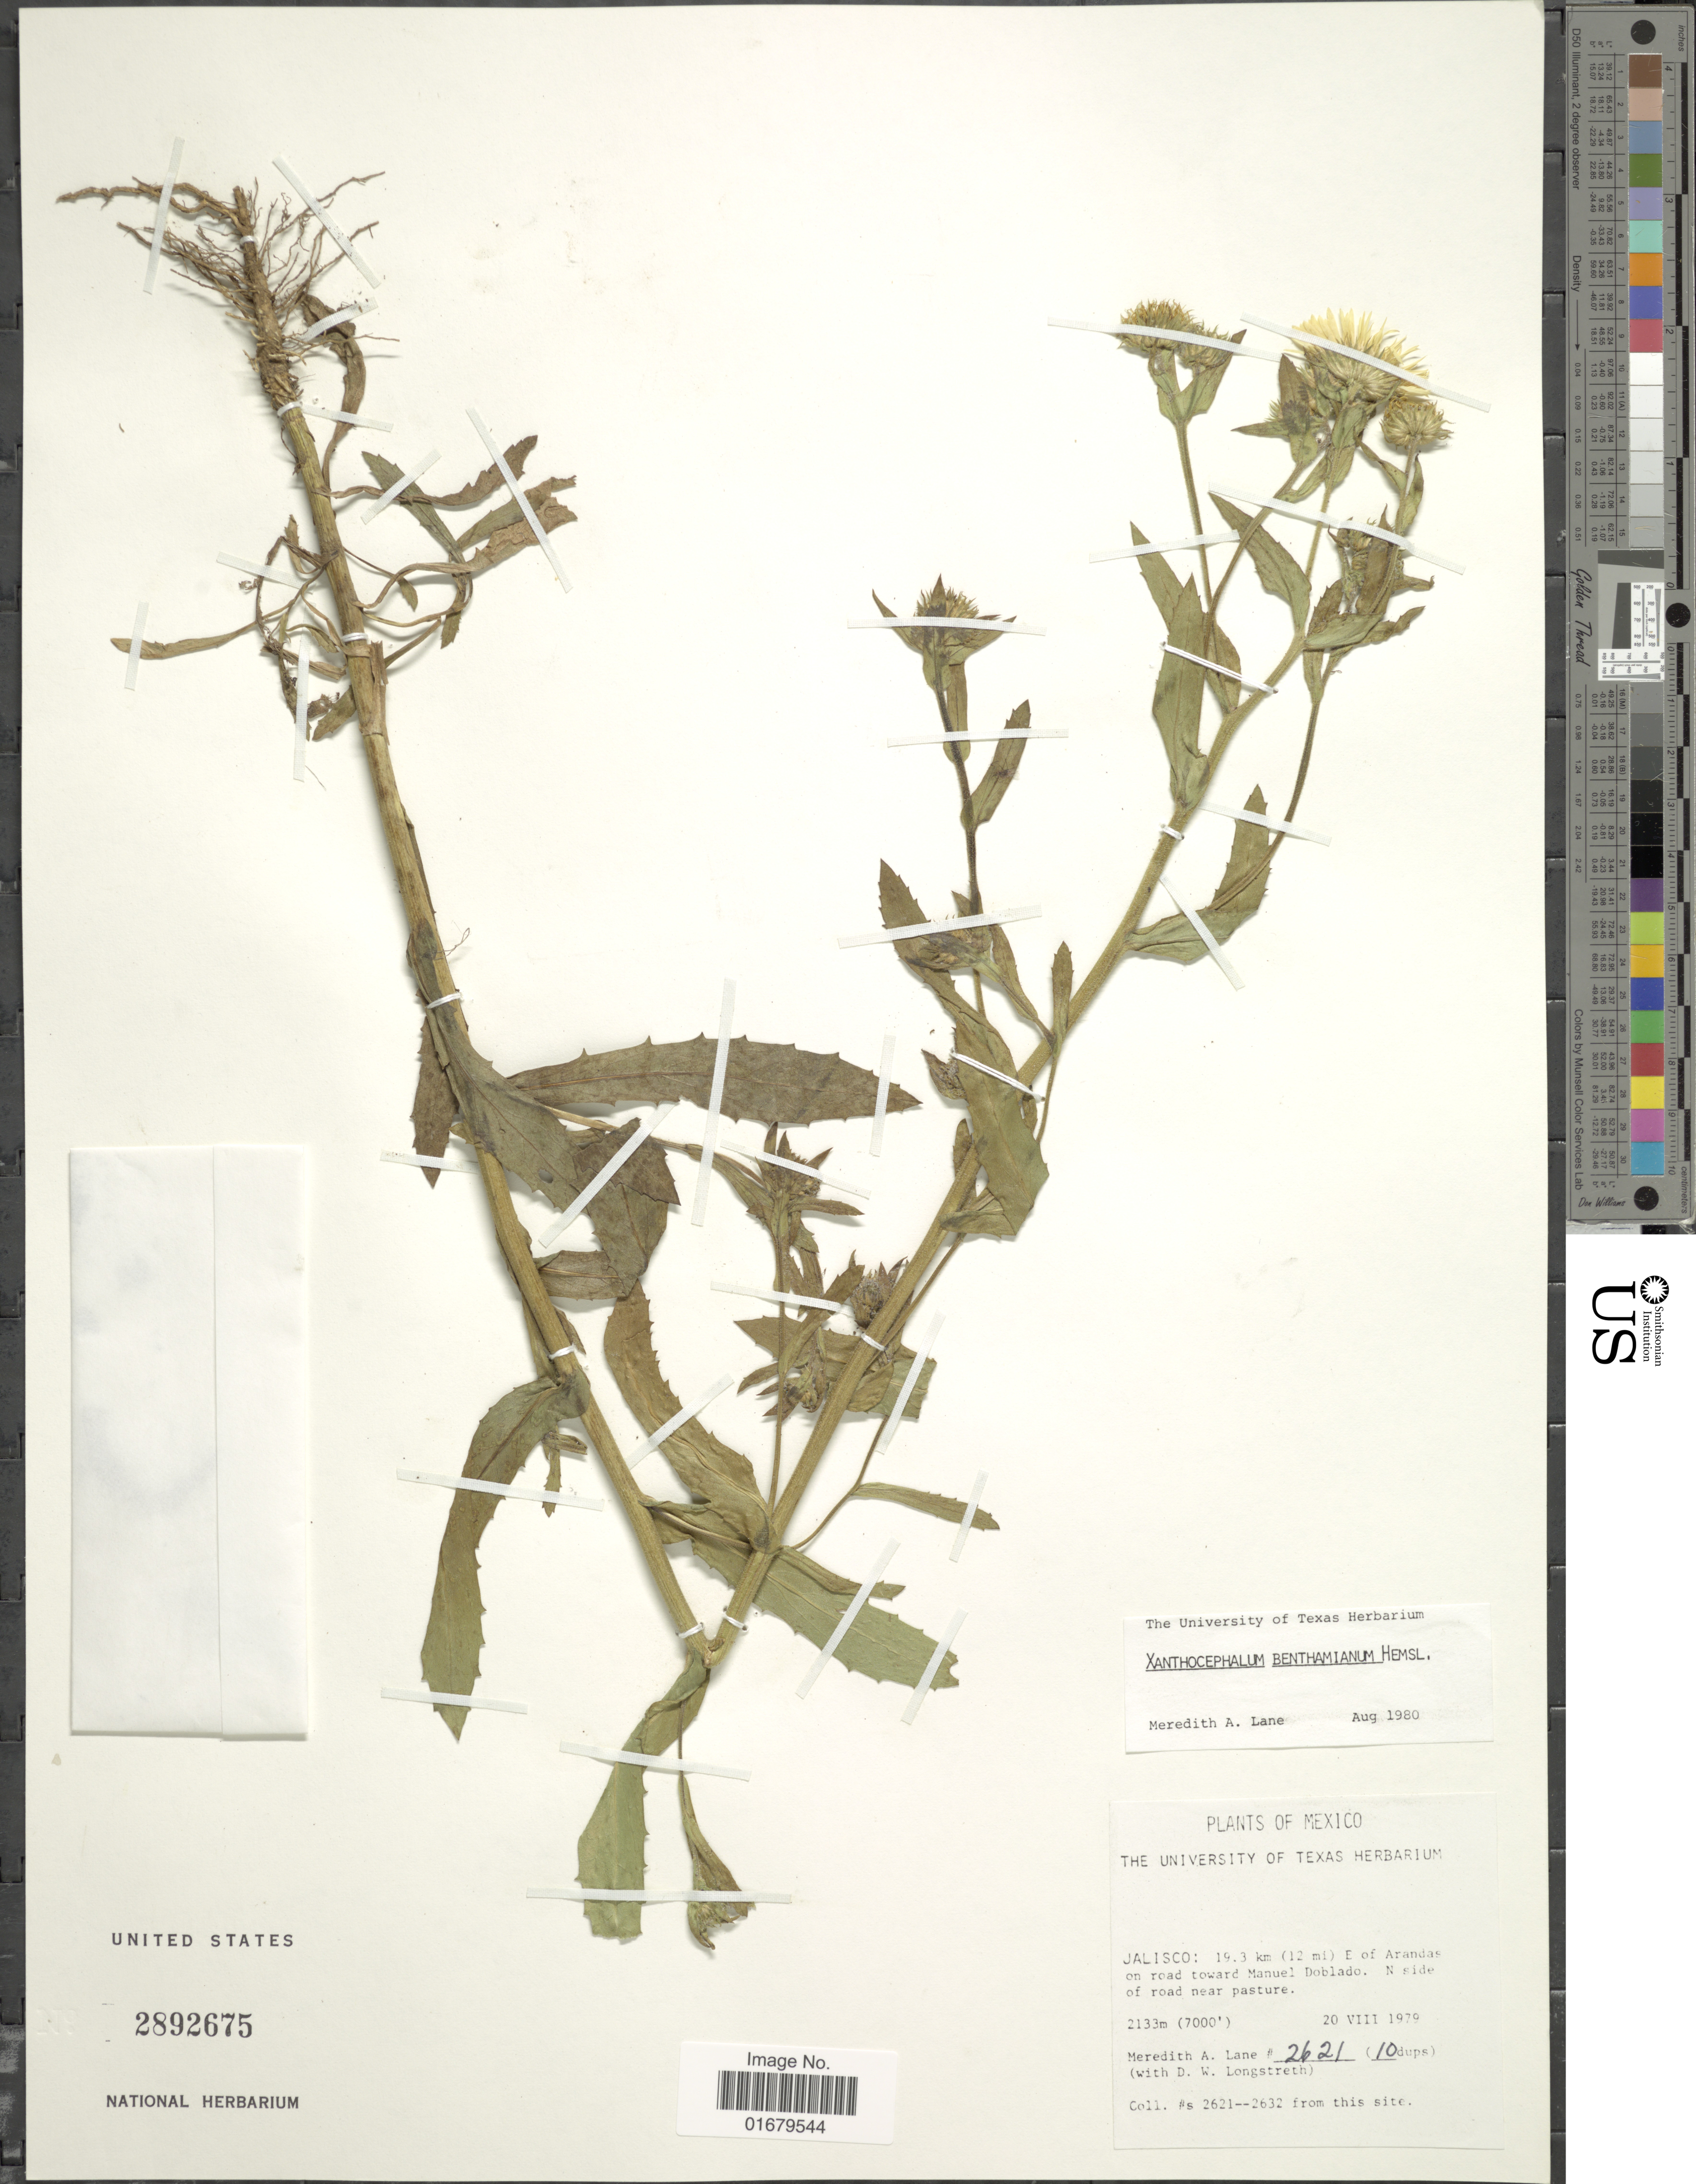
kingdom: Plantae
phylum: Tracheophyta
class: Magnoliopsida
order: Asterales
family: Asteraceae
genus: Xanthocephalum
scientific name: Xanthocephalum benthamianum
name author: Hemsl.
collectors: M. A. Lane & Longstreth, D. W.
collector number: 2621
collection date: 1979-08-20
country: Mexico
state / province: Jalisco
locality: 19.3 km (12 mi) E of Arandas on road toward Manuel Doblado. N side of road near pasture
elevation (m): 2133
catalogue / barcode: US 2892675